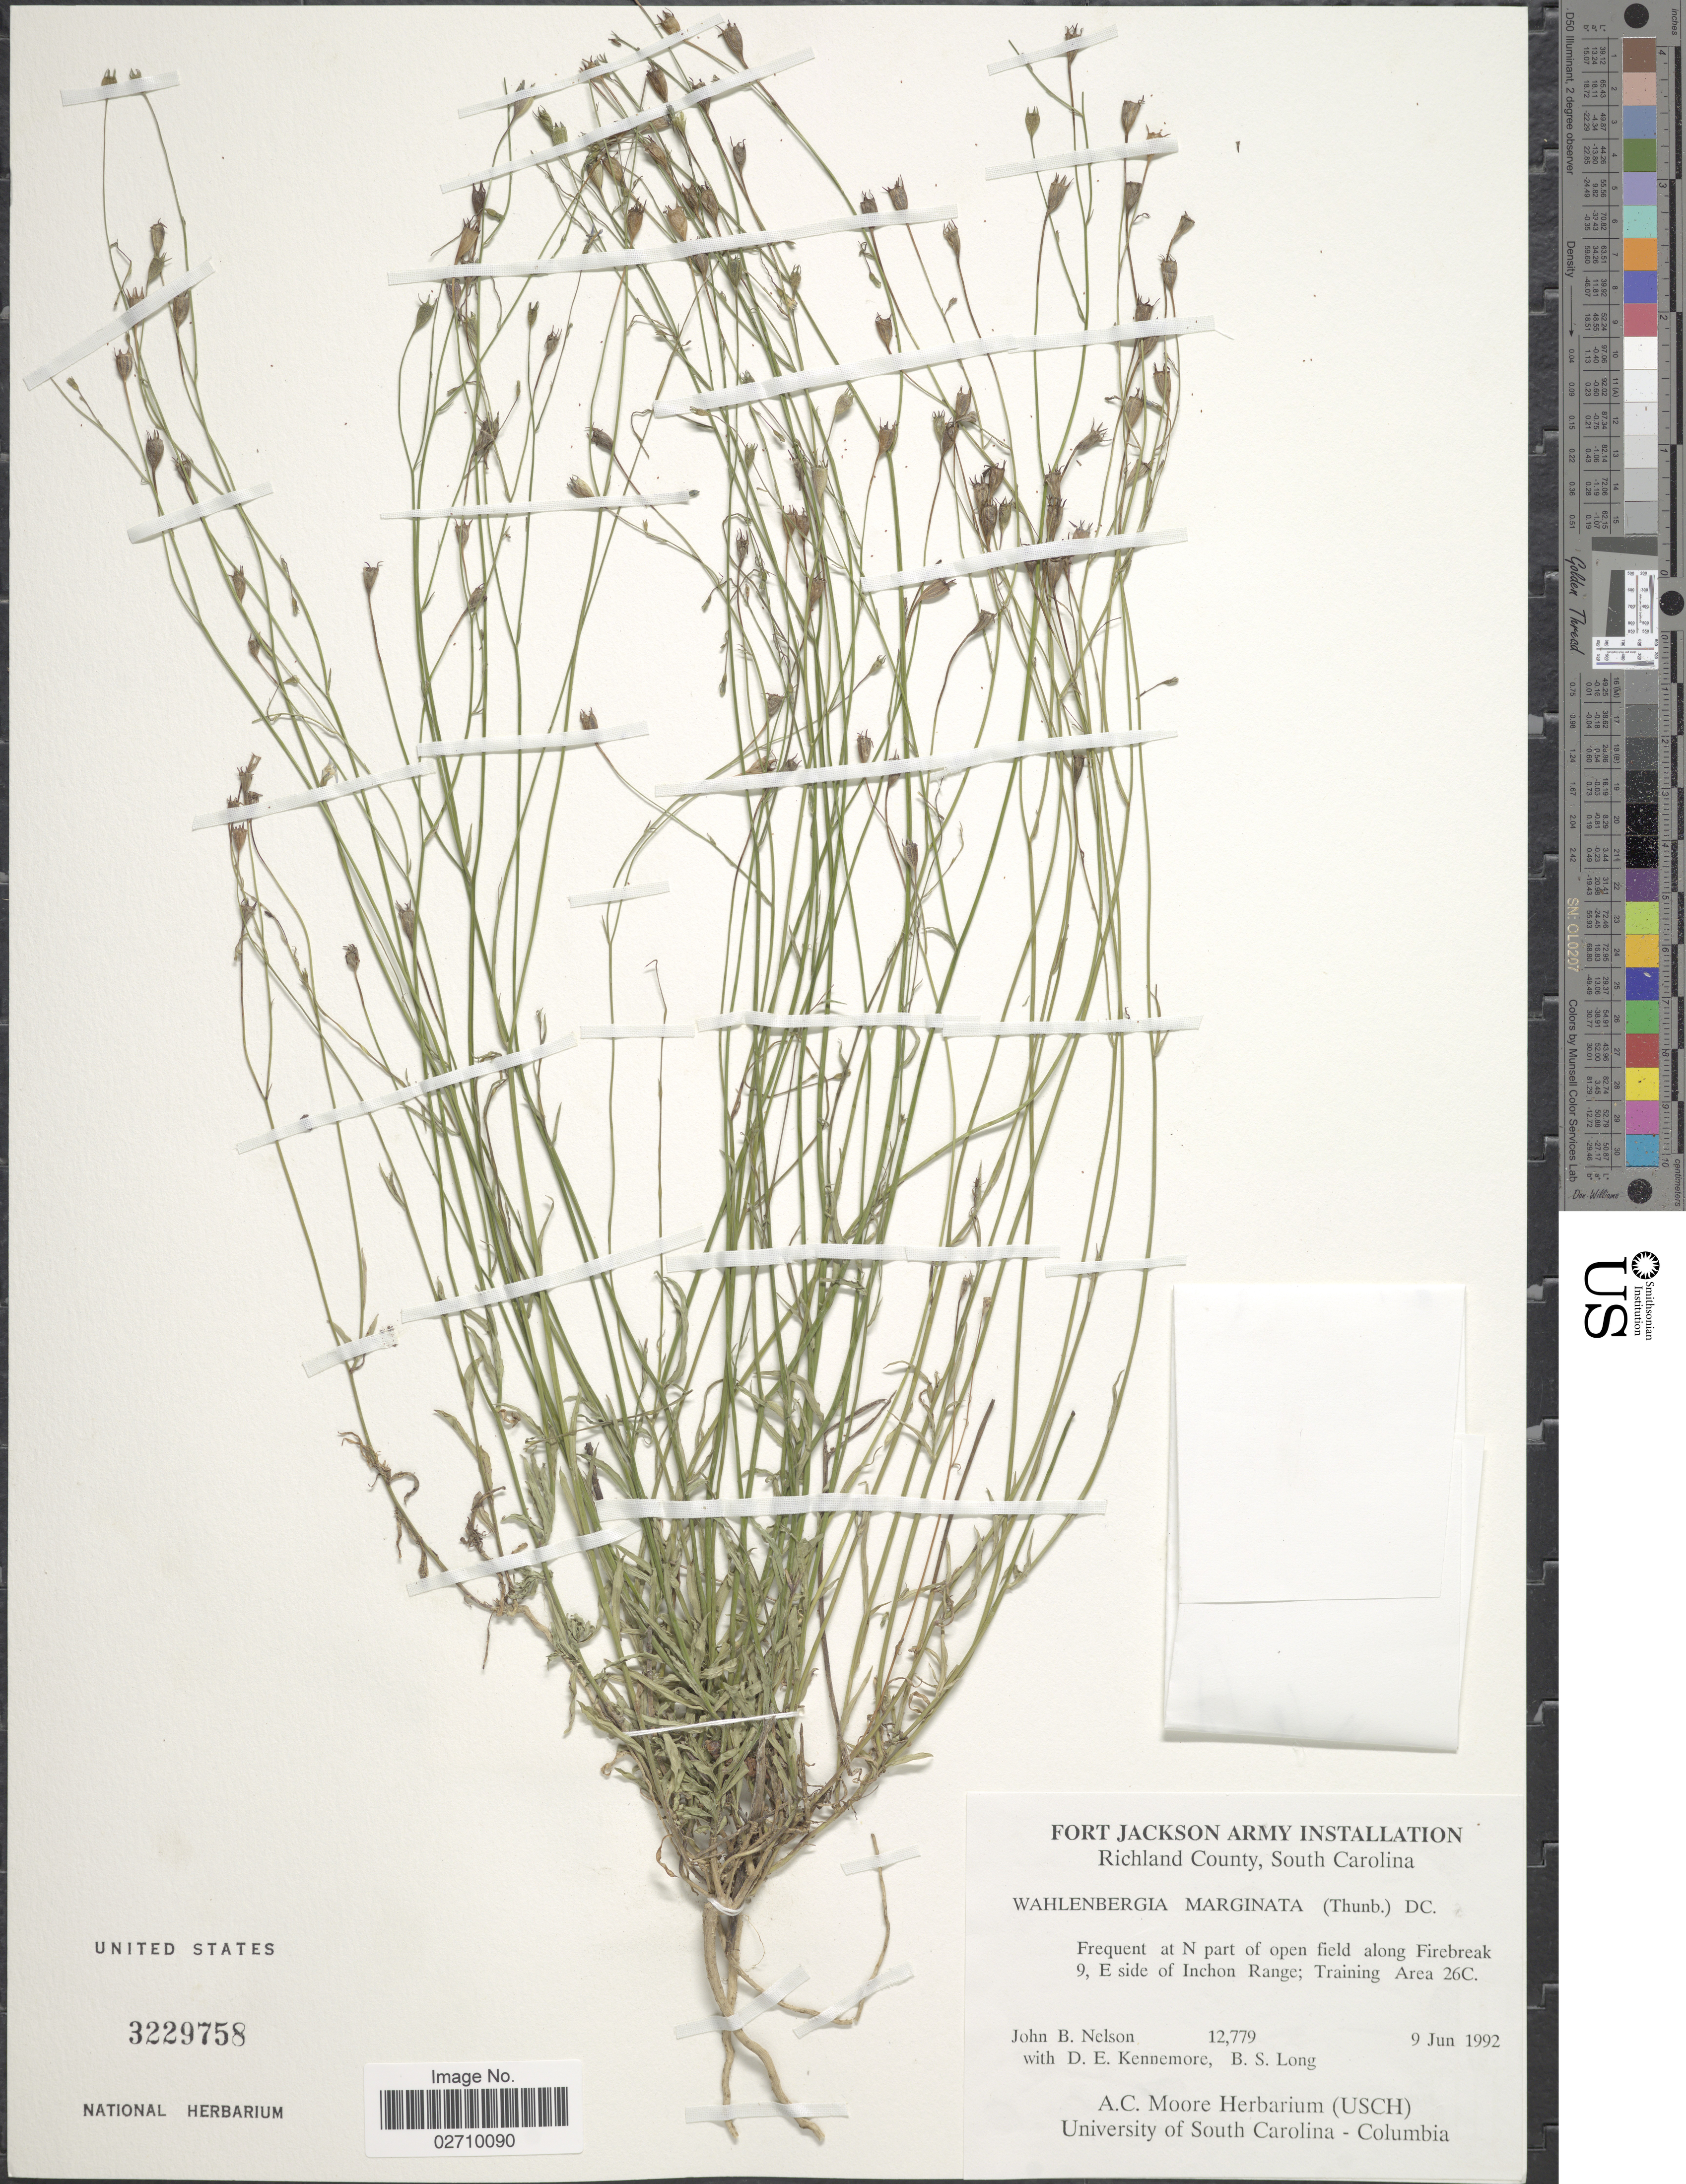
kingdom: Plantae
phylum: Tracheophyta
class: Magnoliopsida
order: Asterales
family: Campanulaceae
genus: Wahlenbergia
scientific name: Wahlenbergia marginata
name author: (Thunb.) A. DC.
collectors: J. B. Nelson, D. Kennemore & B. Long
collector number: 12779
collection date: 1992-06-09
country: United States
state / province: South Carolina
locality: Fort Jackson Army [unsure placement] Richland County. Frequent at N part of open field along Firebreak 9, E side of Inchon Range; Training Area 26C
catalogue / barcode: US 3229758